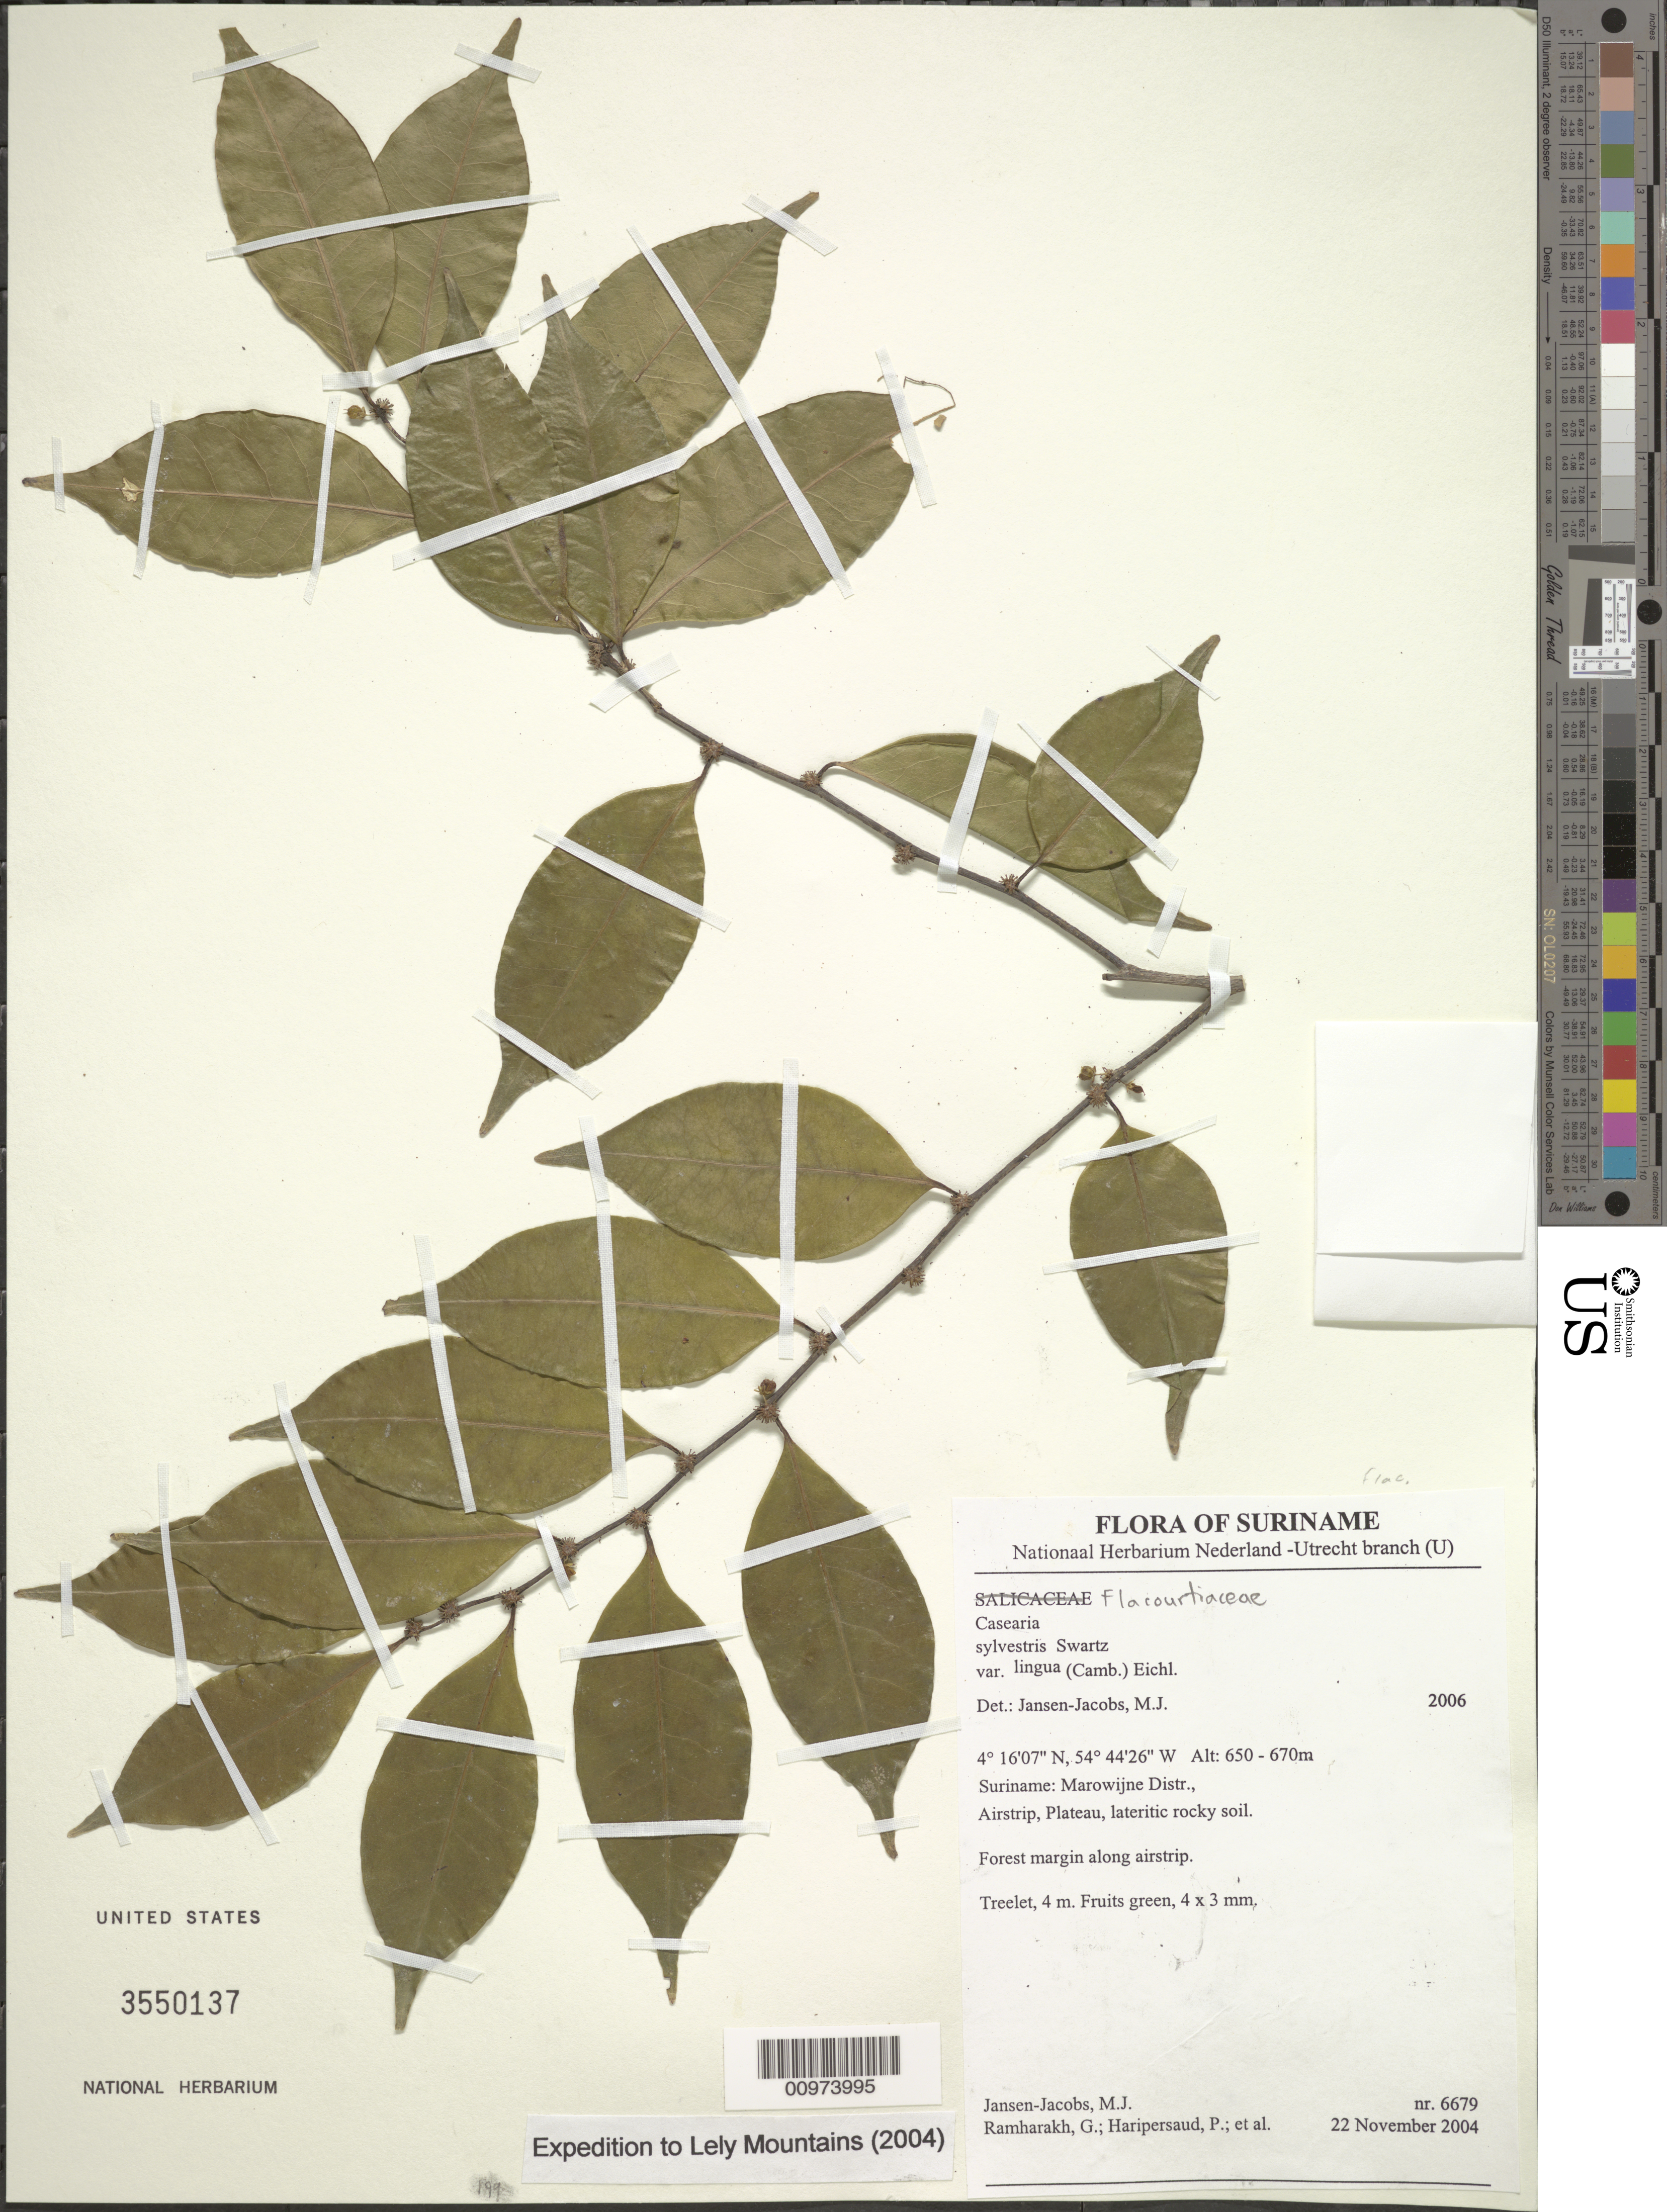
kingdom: Plantae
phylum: Tracheophyta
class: Magnoliopsida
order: Malpighiales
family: Salicaceae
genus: Casearia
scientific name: Casearia sylvestris var. lingua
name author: (Cambess.) Eichler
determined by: Jansen-Jacobs, M. J., (U), Nationaal Herbarium Nederland, Utrecht University branch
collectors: M. J. Jansen-Jacobs et al.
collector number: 6679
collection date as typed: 22-Nov-04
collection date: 2004-11-22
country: Suriname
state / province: Marowijne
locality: Marowijne Distr., Airstrip, Plateau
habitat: Lateritic rocky soil. Forest margin along airstrip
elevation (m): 650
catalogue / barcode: US 3550137